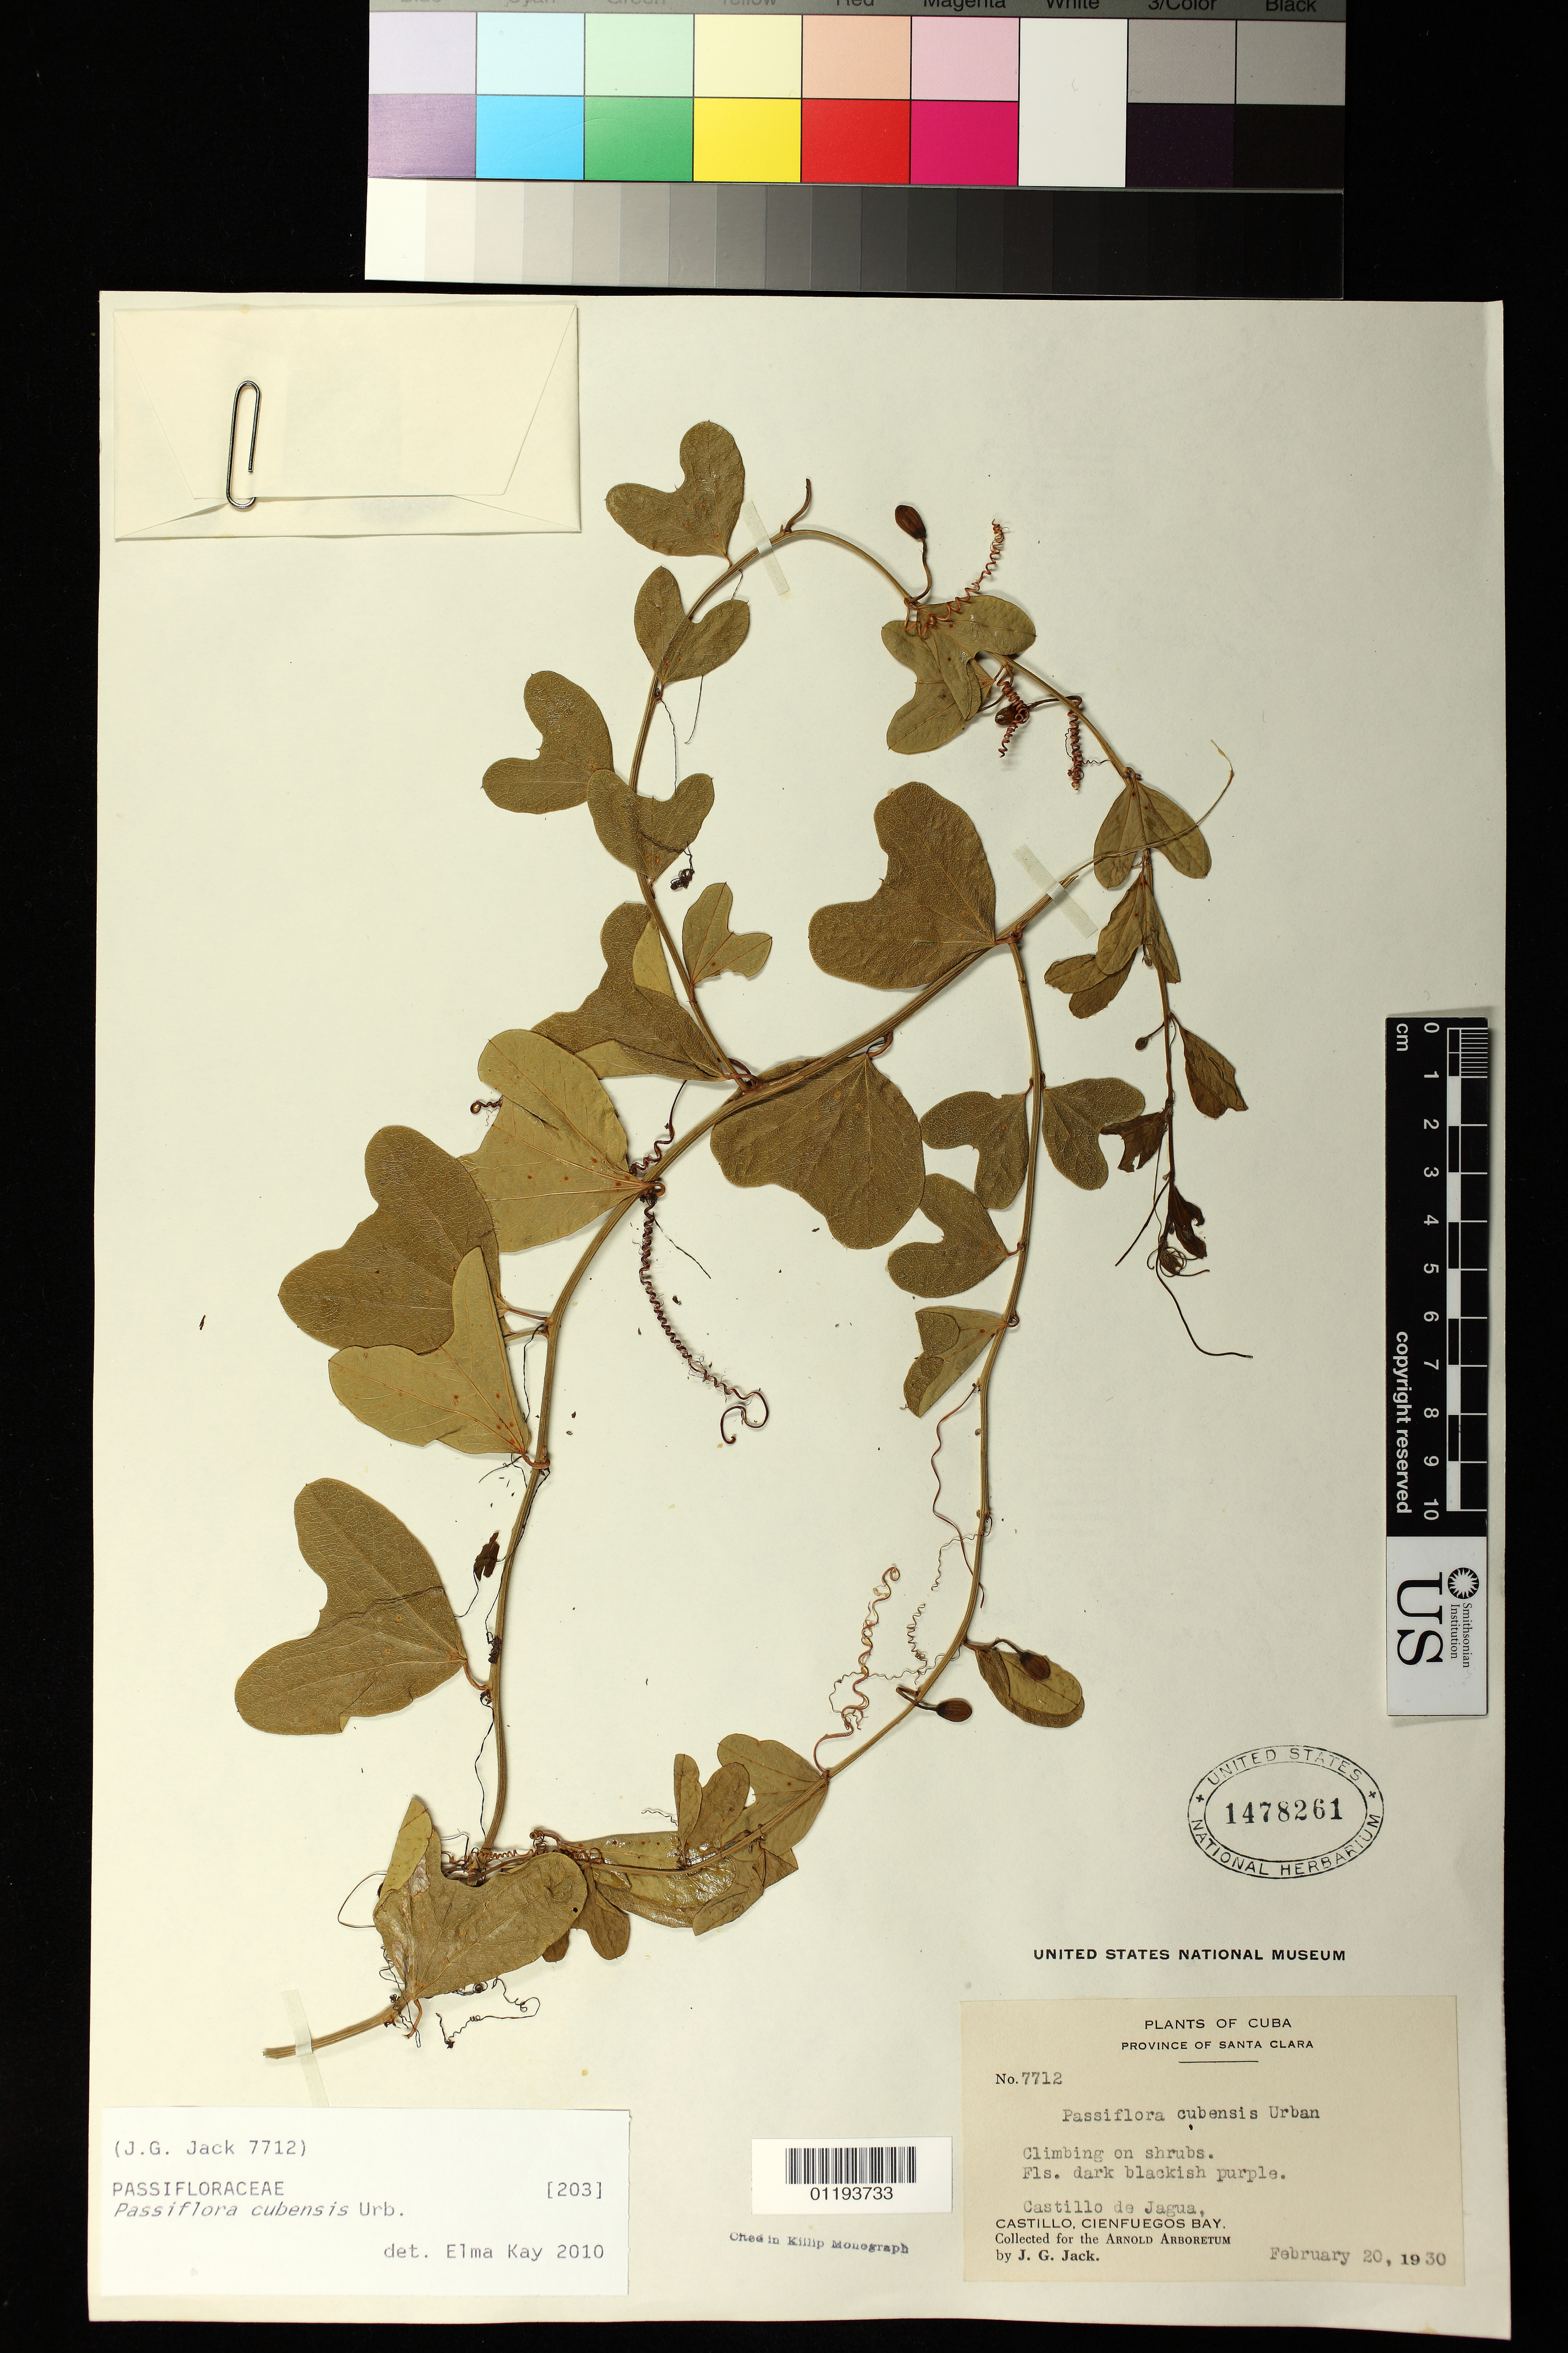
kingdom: Plantae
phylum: Tracheophyta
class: Magnoliopsida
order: Malpighiales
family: Passifloraceae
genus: Passiflora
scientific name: Passiflora cubensis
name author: Urb.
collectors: J. G. Jack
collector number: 7712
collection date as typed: Feb 20 1930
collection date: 1930-02-20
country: Cuba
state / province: Cienfuegos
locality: Castillo de Jagua Castillo, Cienfuegos Bay, Province of Santa Clara.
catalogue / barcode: US 1478261